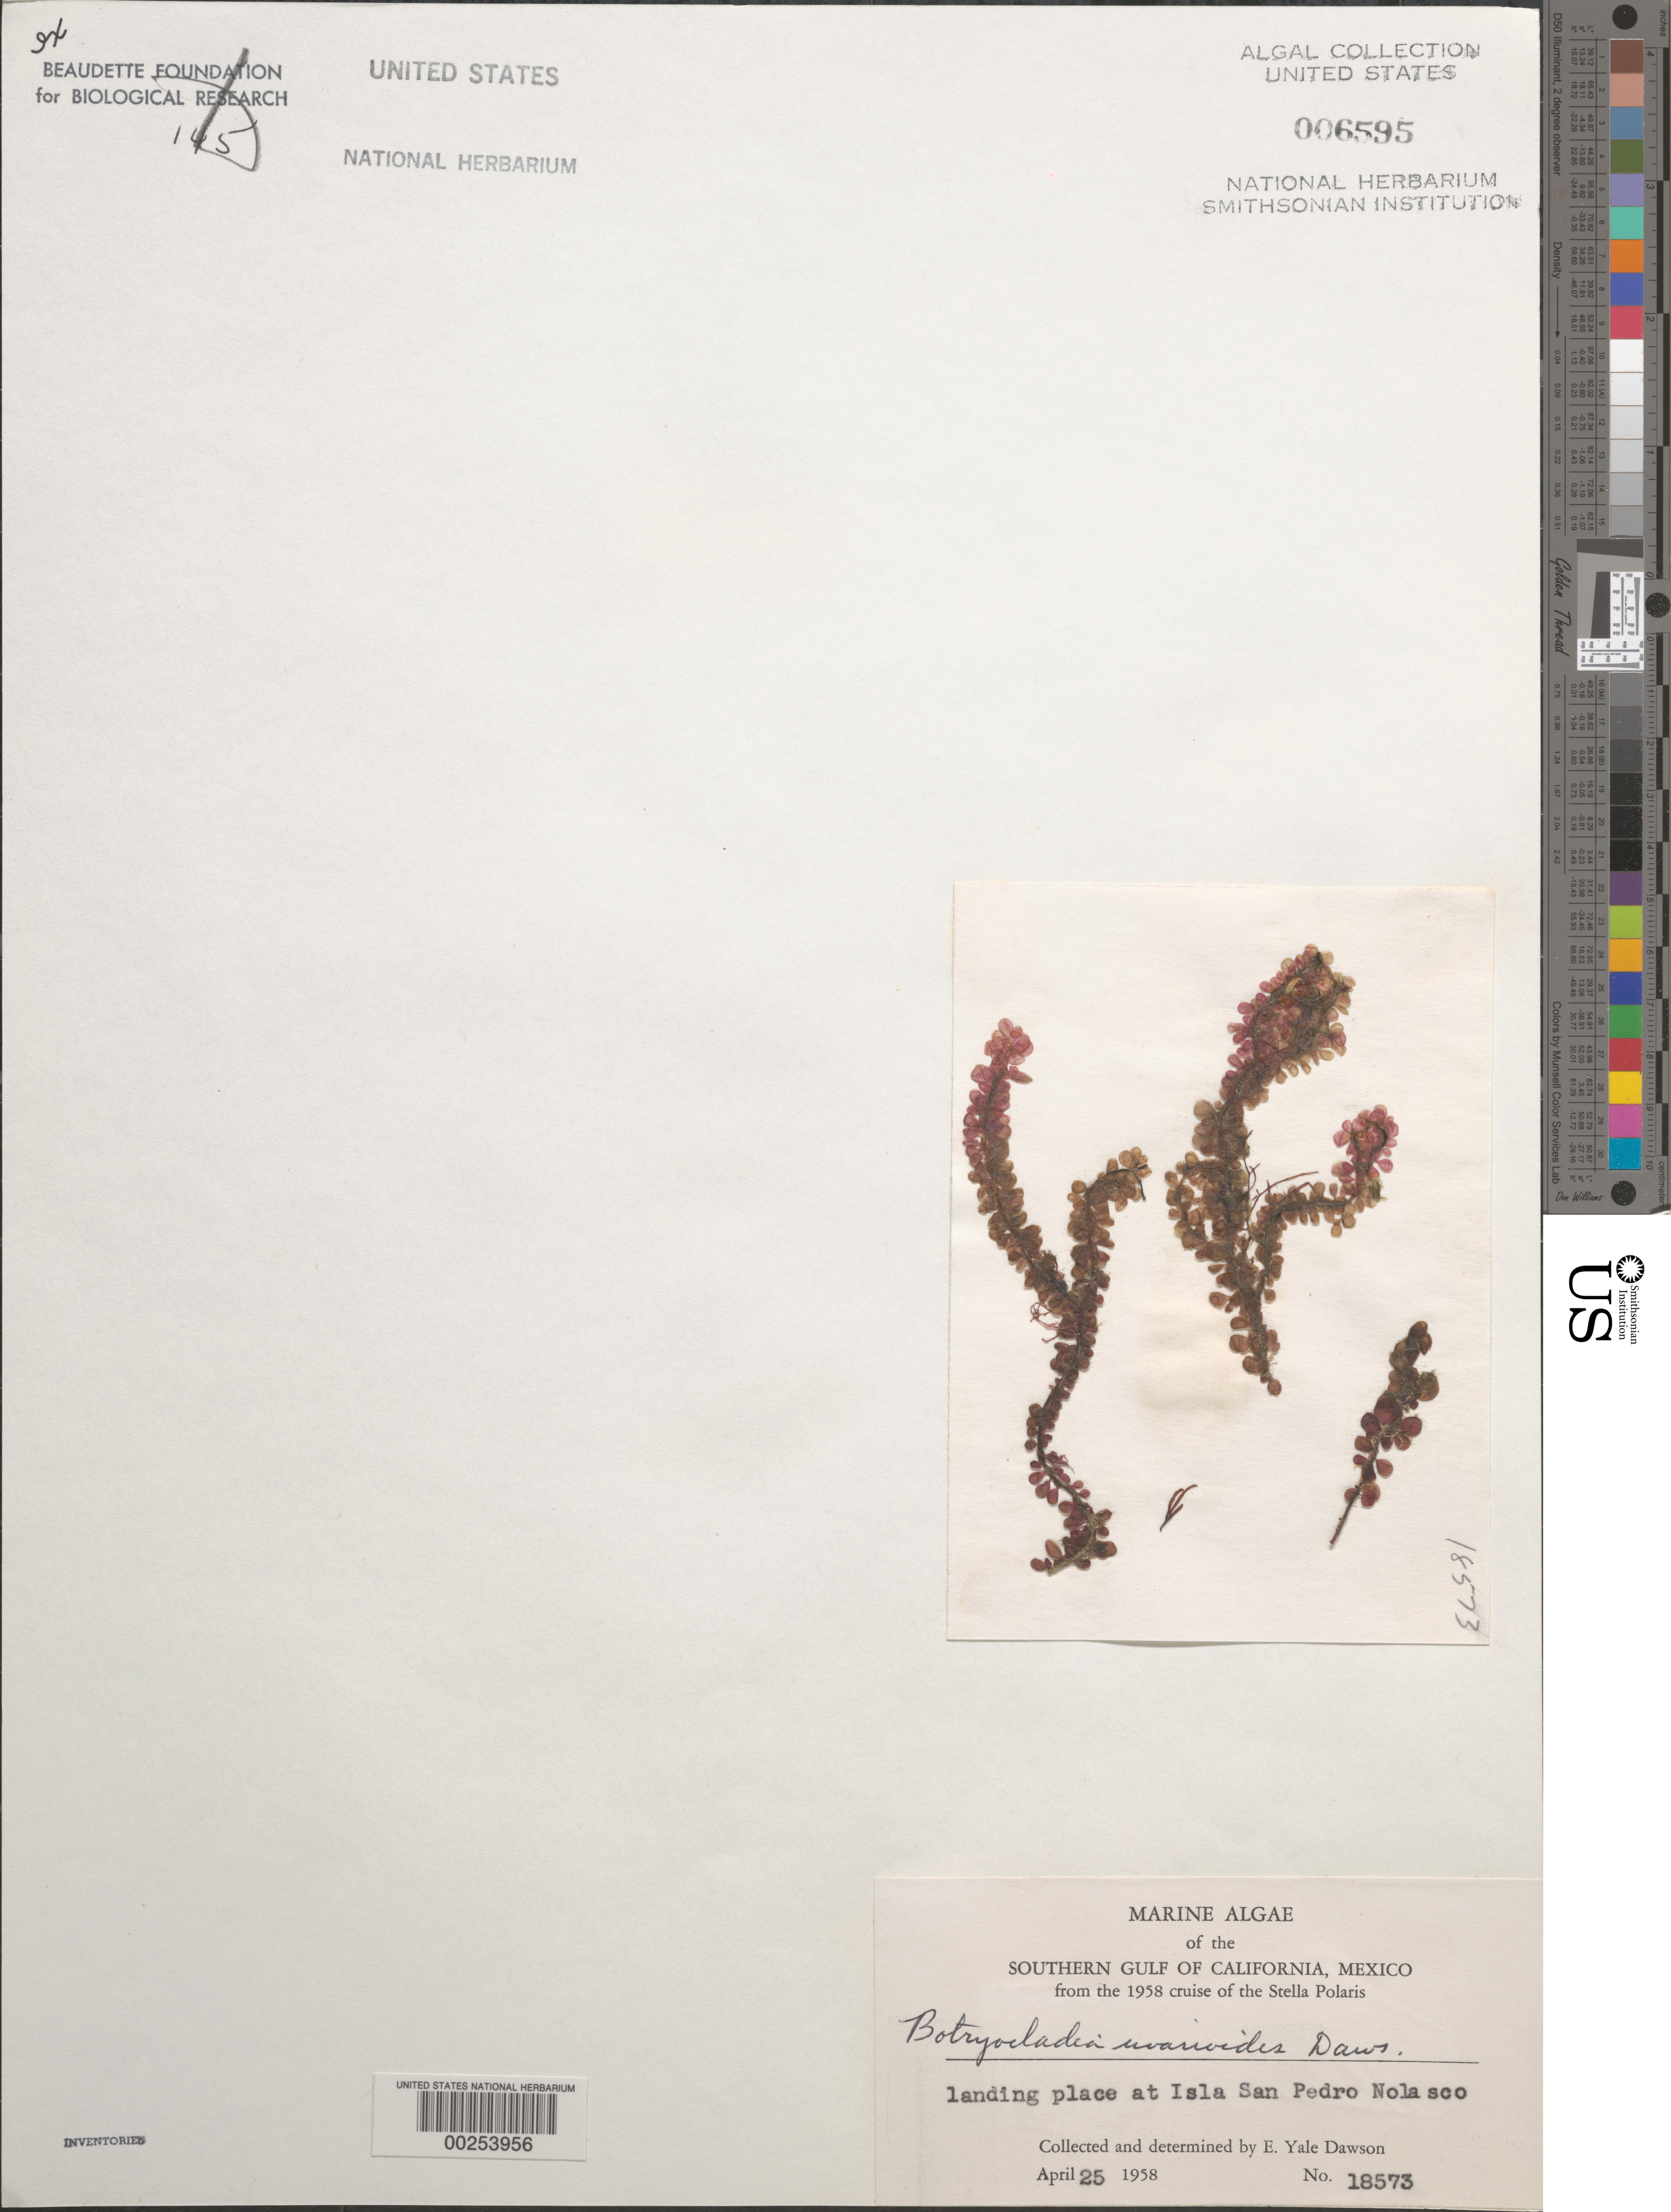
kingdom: Plantae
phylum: Rhodophyta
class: Florideophyceae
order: Rhodymeniales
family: Rhodymeniaceae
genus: Botryocladia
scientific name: Botryocladia uvarioides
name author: E.Y. Dawson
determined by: Dawson, E. Y.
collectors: E. Y. Dawson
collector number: EYD 18573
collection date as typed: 25 Apr 1958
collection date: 1958-04-25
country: Mexico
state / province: Sonora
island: Isla San Pedro Nolasco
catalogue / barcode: US 6595